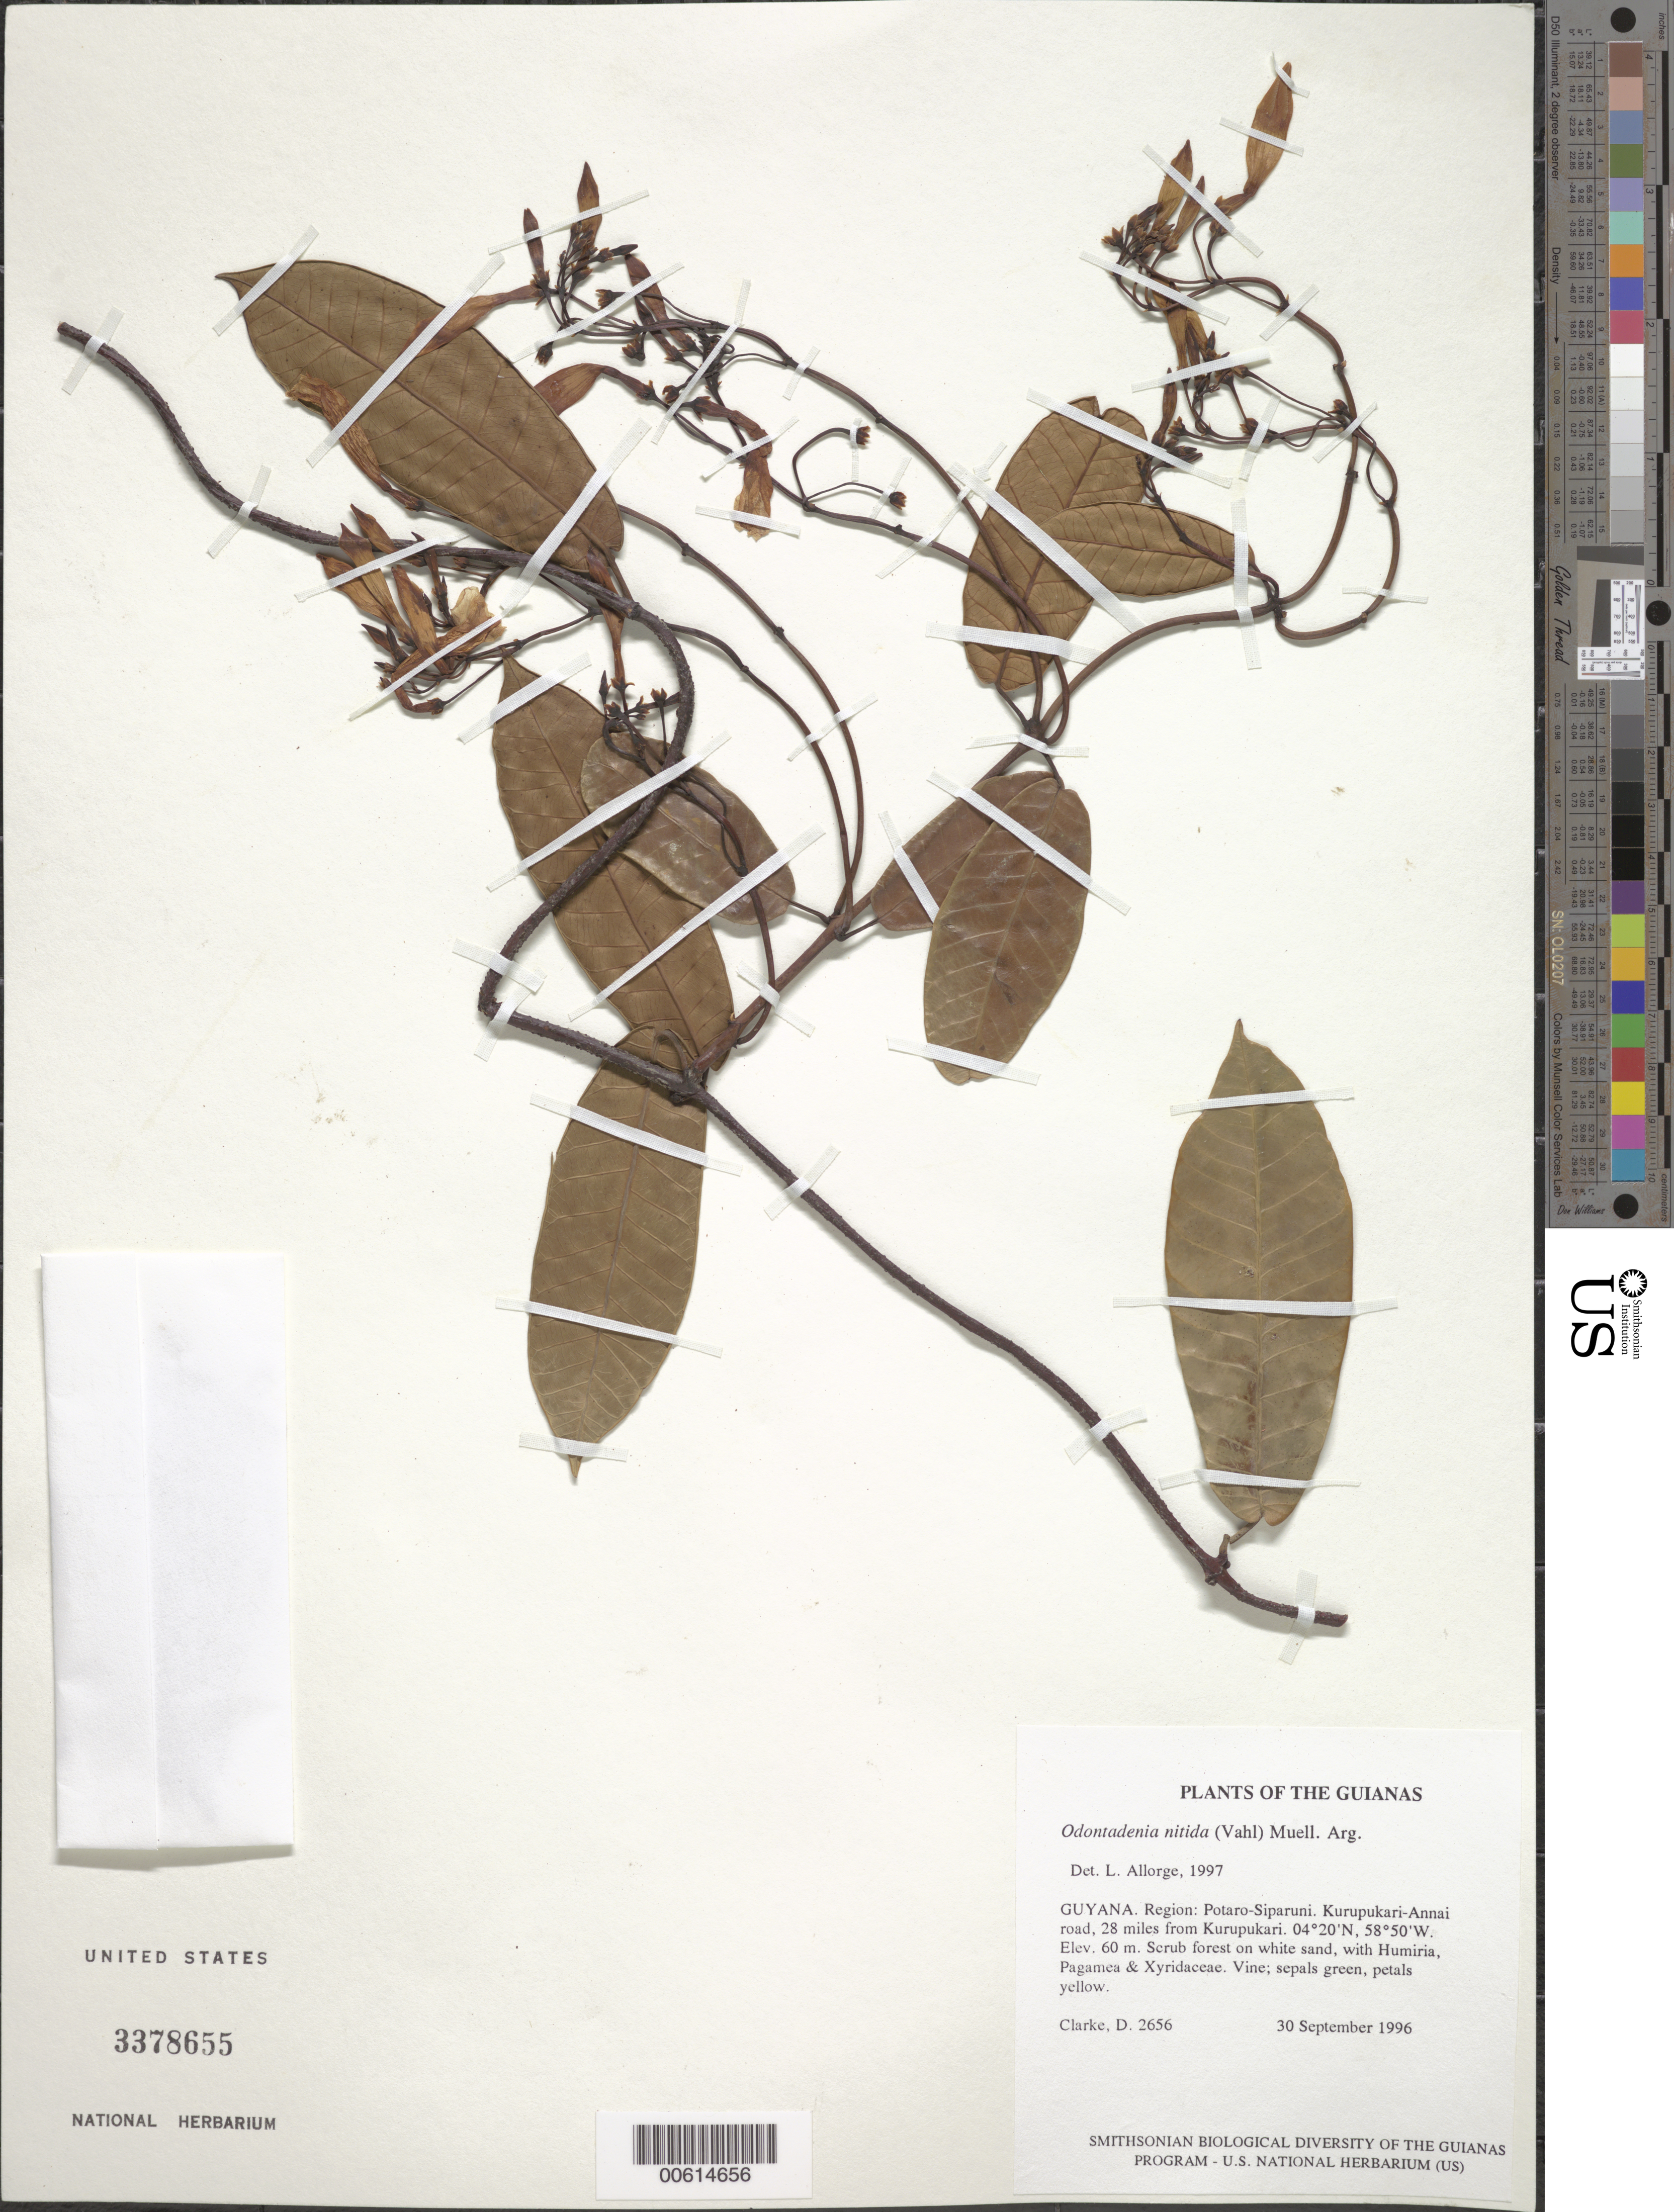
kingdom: Plantae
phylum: Tracheophyta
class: Magnoliopsida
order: Gentianales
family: Apocynaceae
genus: Odontadenia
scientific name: Odontadenia nitida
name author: (Vahl) Müll. Arg.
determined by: Allorge, L.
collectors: H. D. Clarke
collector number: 2656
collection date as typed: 30 September 1996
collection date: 1996-09-30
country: Guyana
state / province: Potaro-Siparuni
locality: Kurupukari-Annai road, 28 miles from Kurupukari; Iwokrama International Rainforest Reserve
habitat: Scrub forest on white sand, with Humiria, Pagamea & Xyridaceae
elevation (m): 60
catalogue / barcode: US 3378655